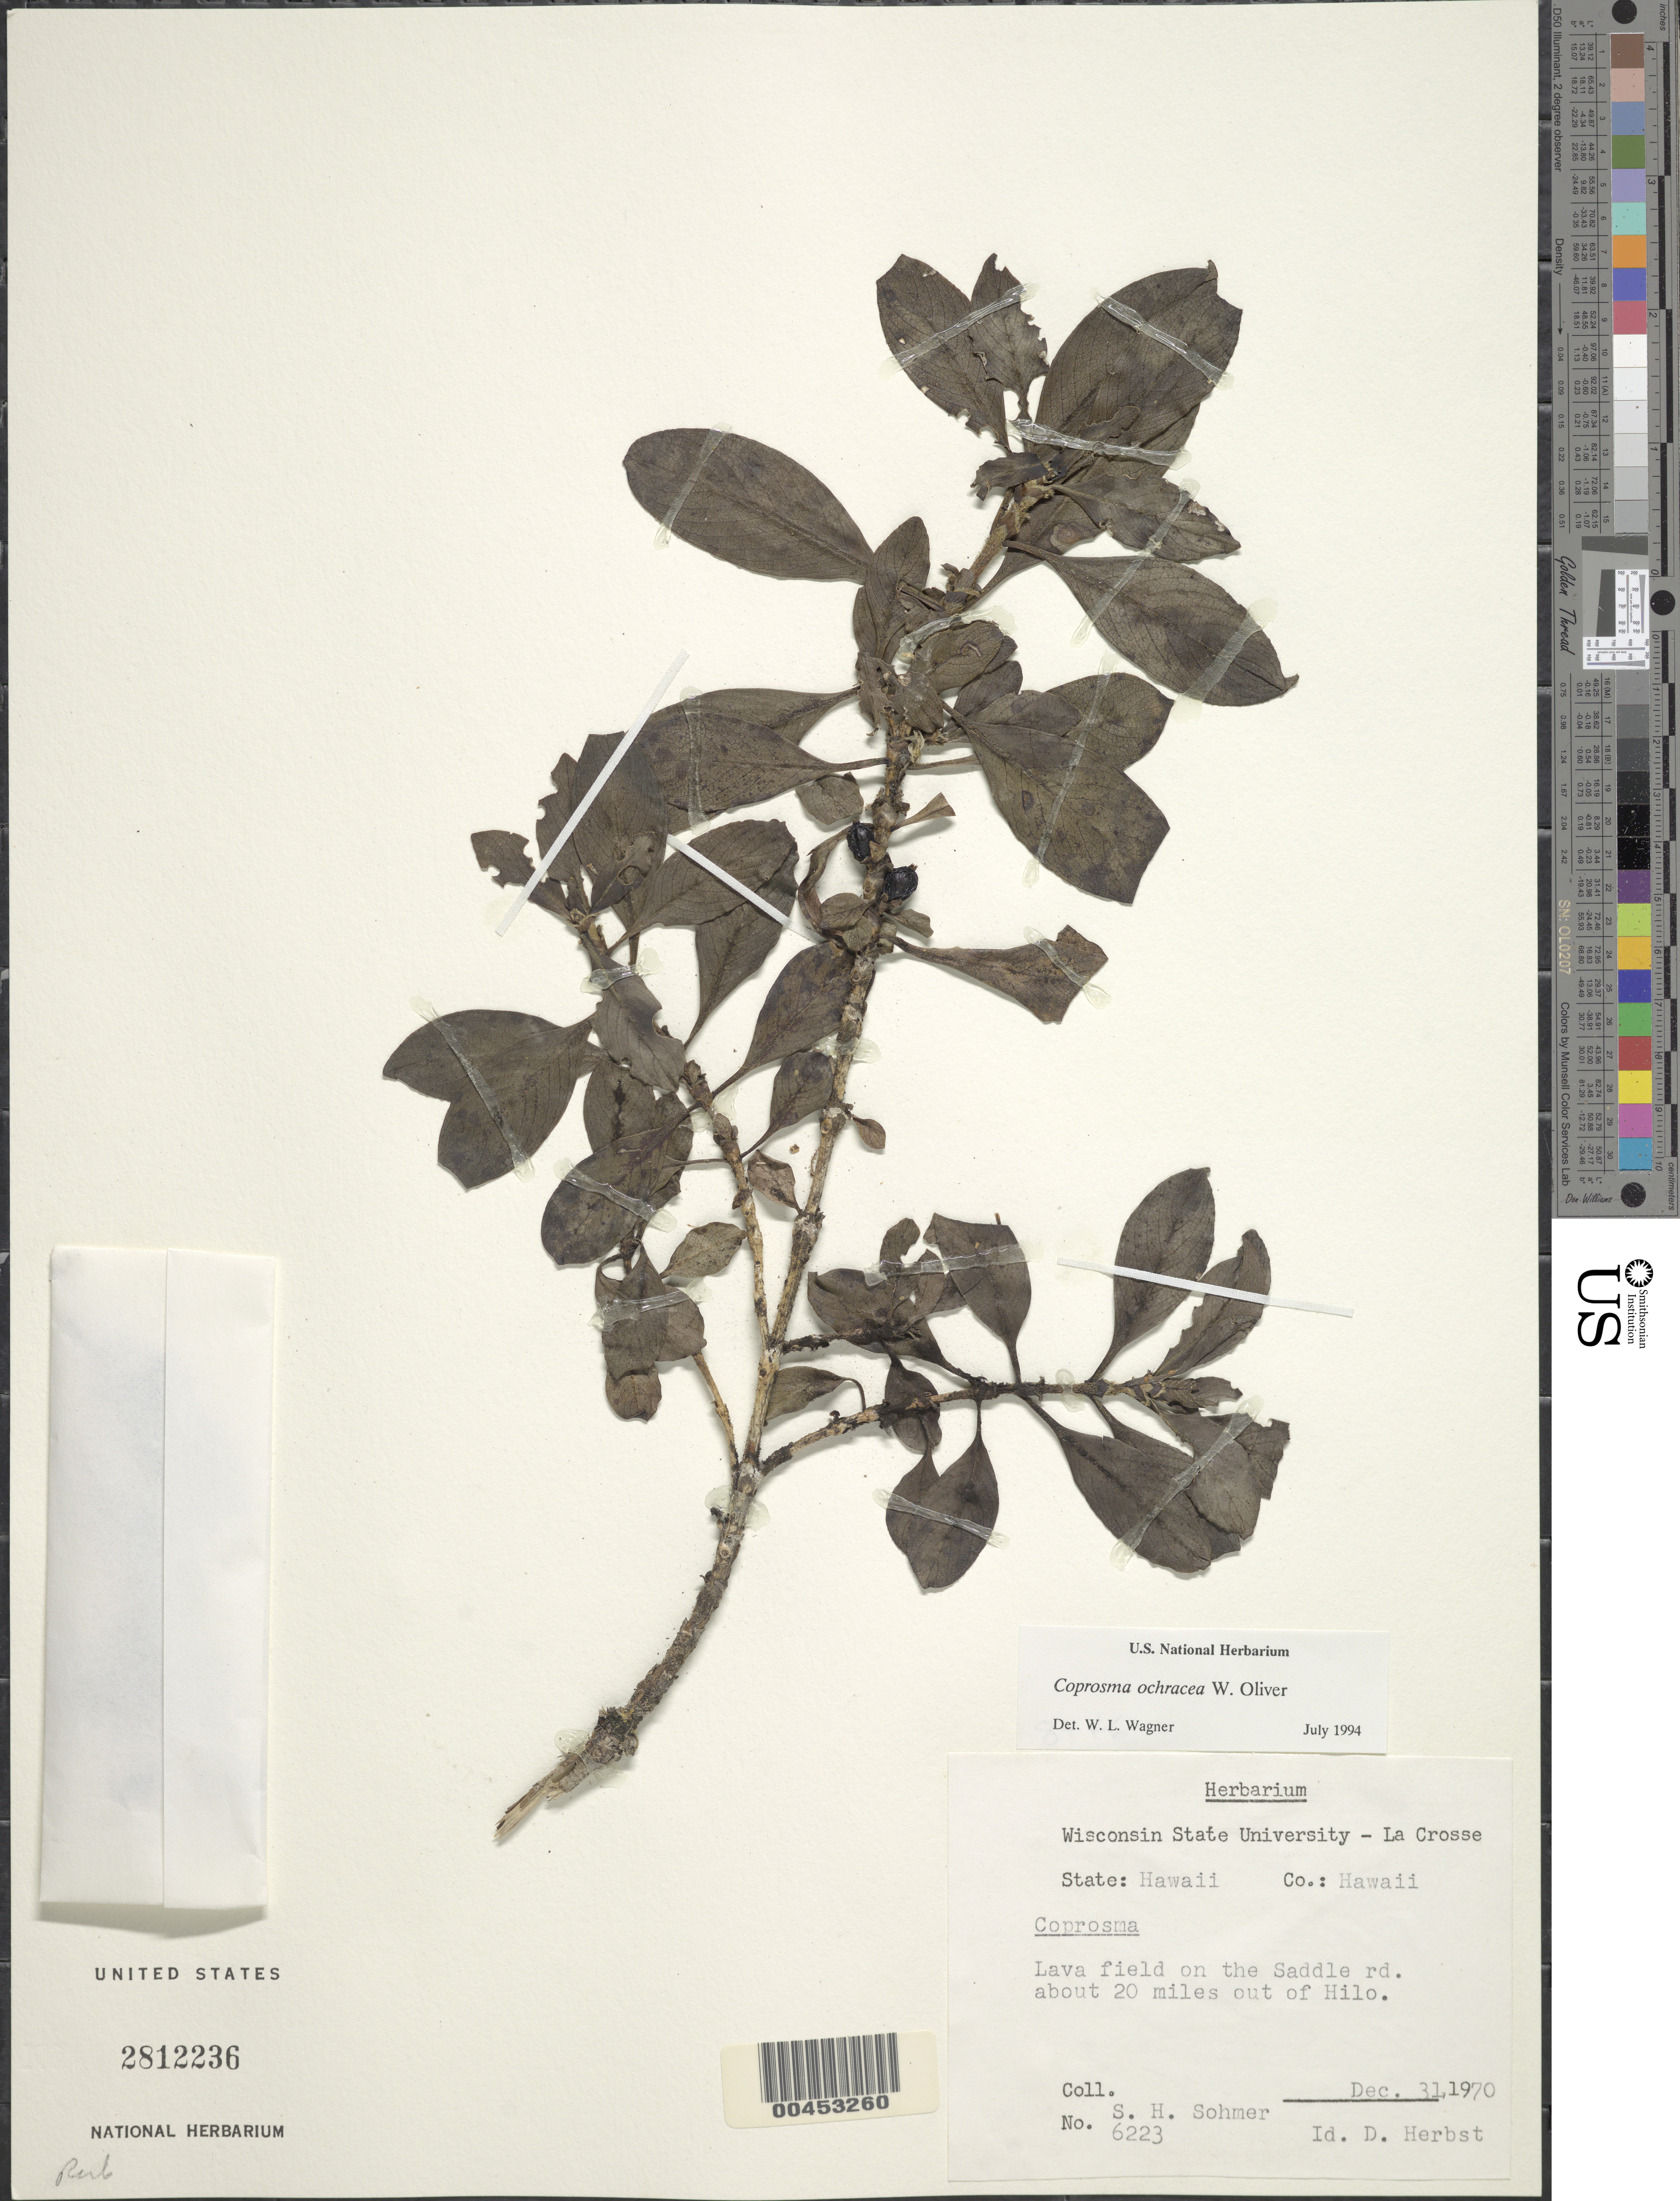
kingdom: Plantae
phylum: Tracheophyta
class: Magnoliopsida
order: Gentianales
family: Rubiaceae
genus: Coprosma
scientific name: Coprosma ochracea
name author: W.R.B. Oliv.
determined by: Wagner, W. L., (BOT), Smithsonian Institution - National Museum of Natural History (UNITED STATES)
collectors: S. H. Sohmer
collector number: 6223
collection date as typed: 31 Dec 1970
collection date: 1970-12-31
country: United States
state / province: Hawaii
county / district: Hawaii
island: Hawaii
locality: On the Saddle Rd about 20 mi out of Hilo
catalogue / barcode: US 2812236